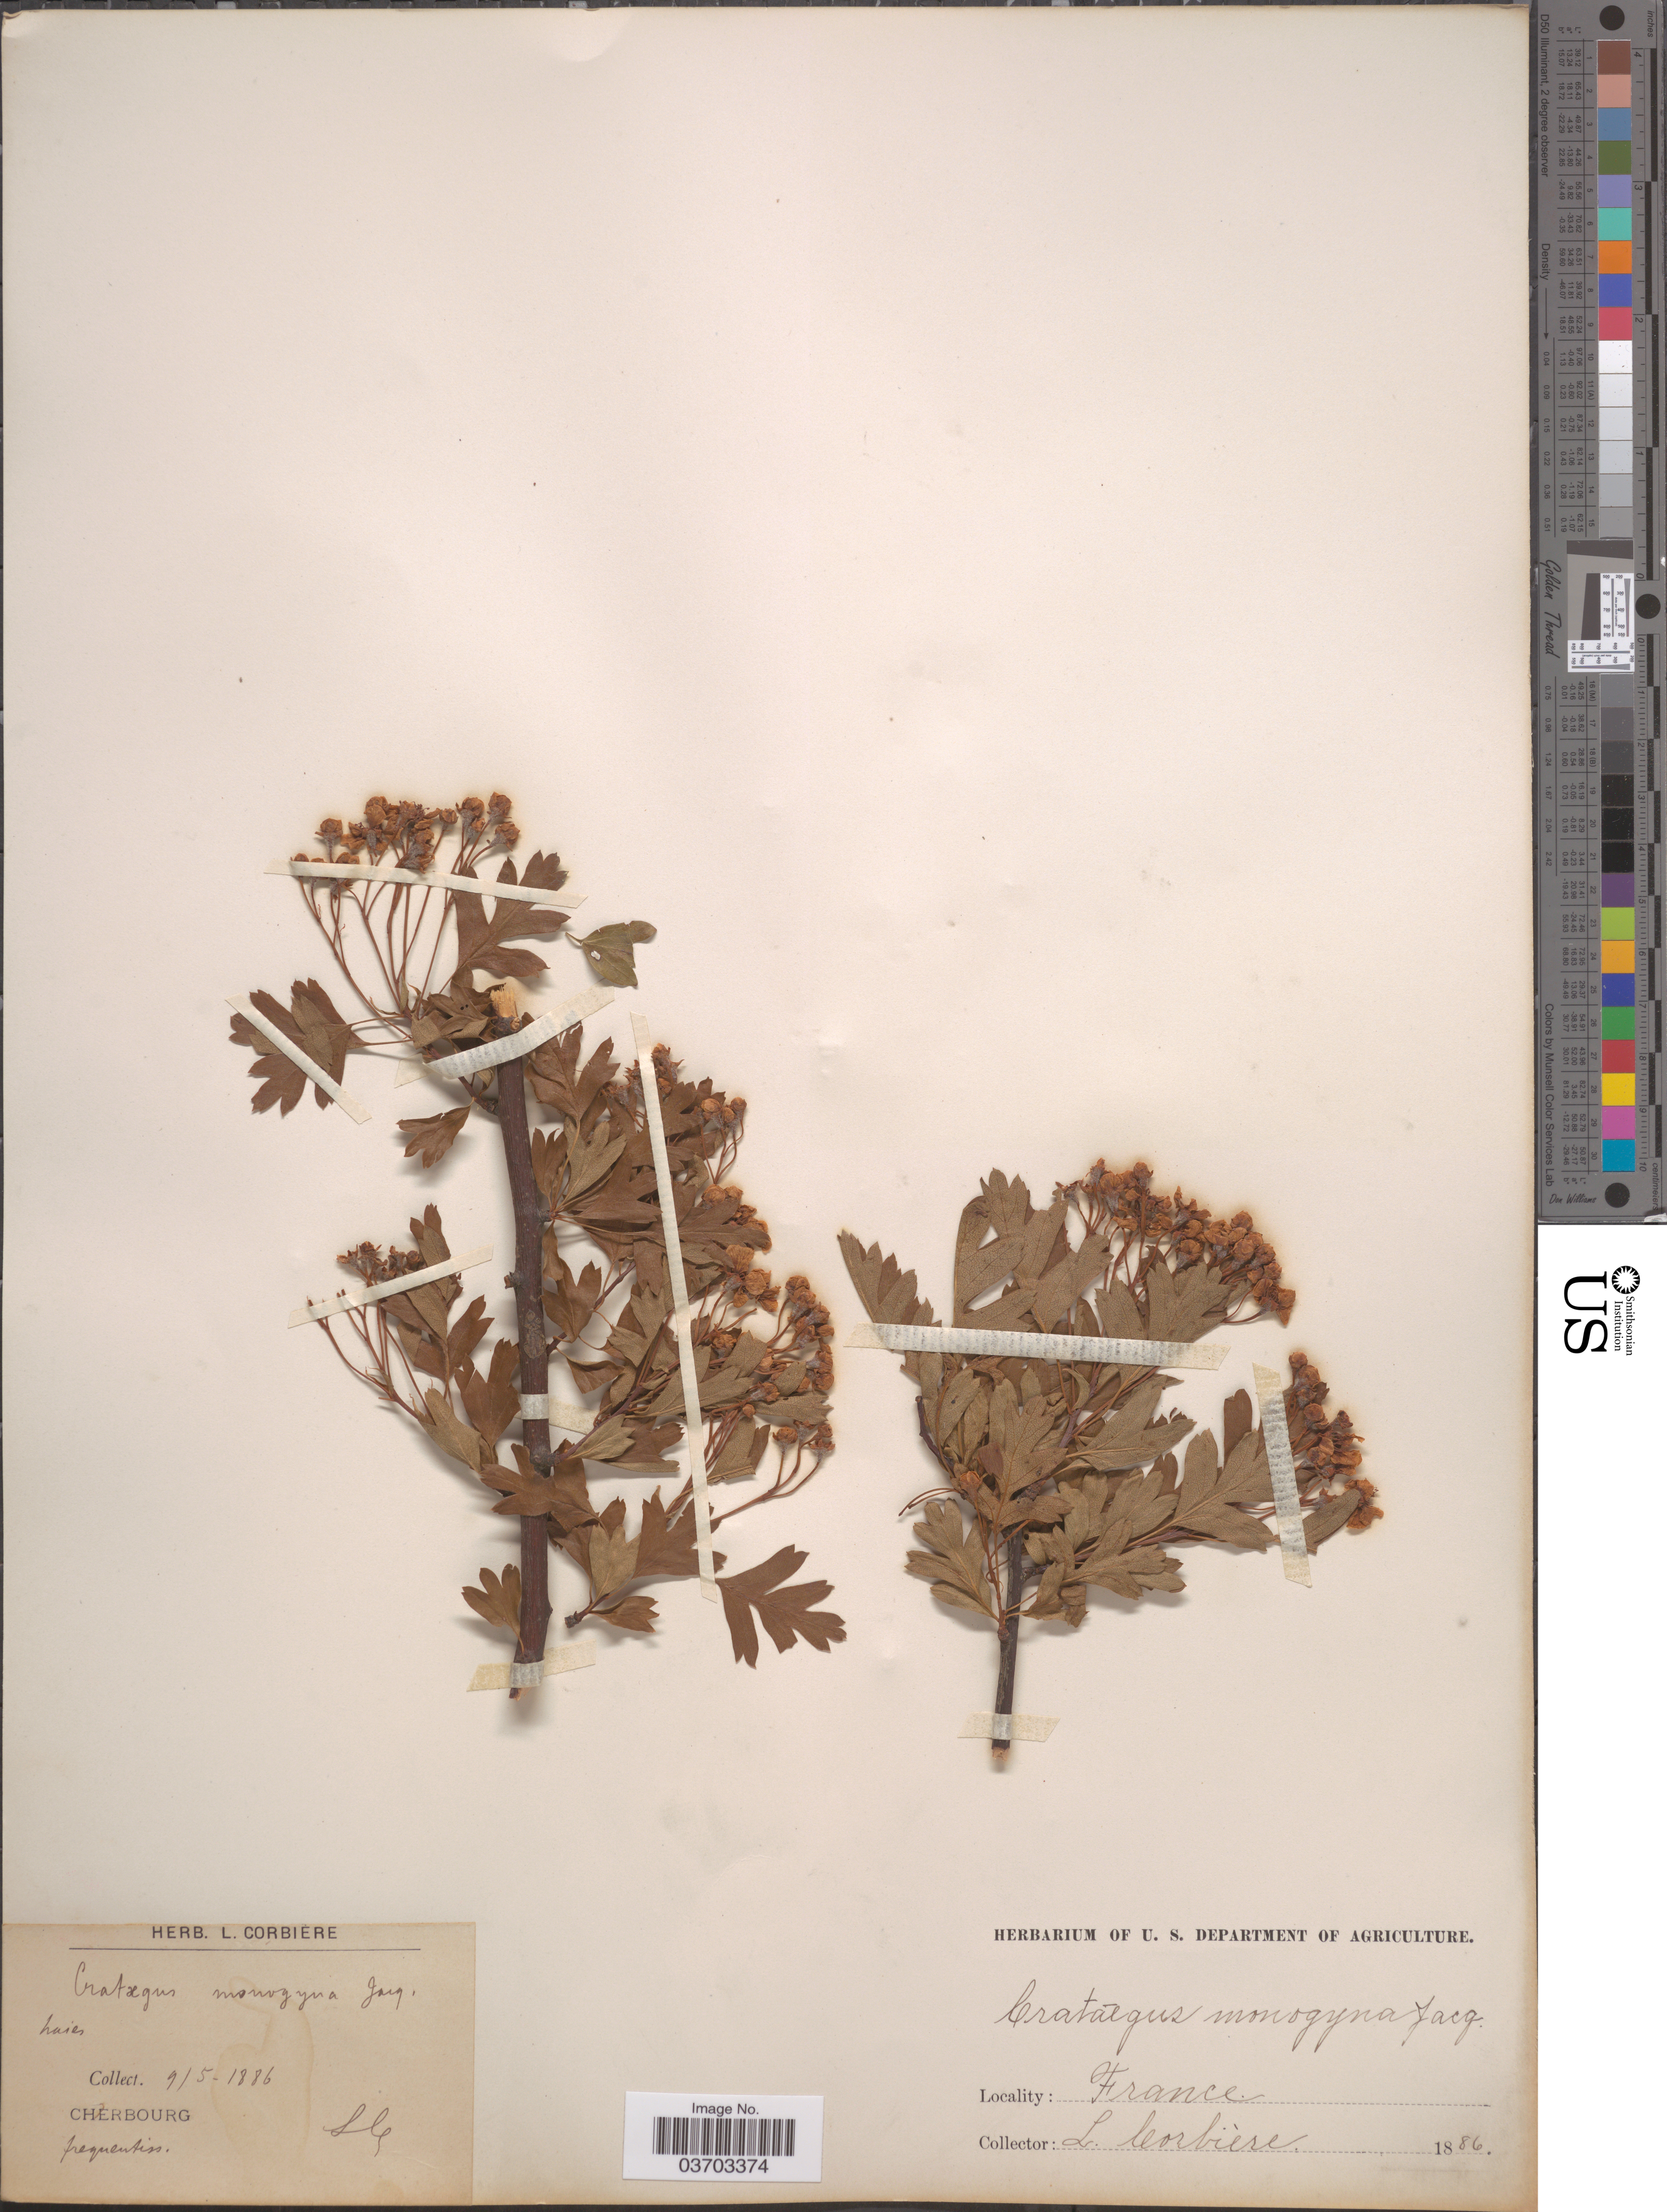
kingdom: Plantae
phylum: Tracheophyta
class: Magnoliopsida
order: Rosales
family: Rosaceae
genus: Crataegus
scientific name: Crataegus monogyna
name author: Lindin.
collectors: L. Corbière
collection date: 1886-05-09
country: France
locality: Cherbourg.